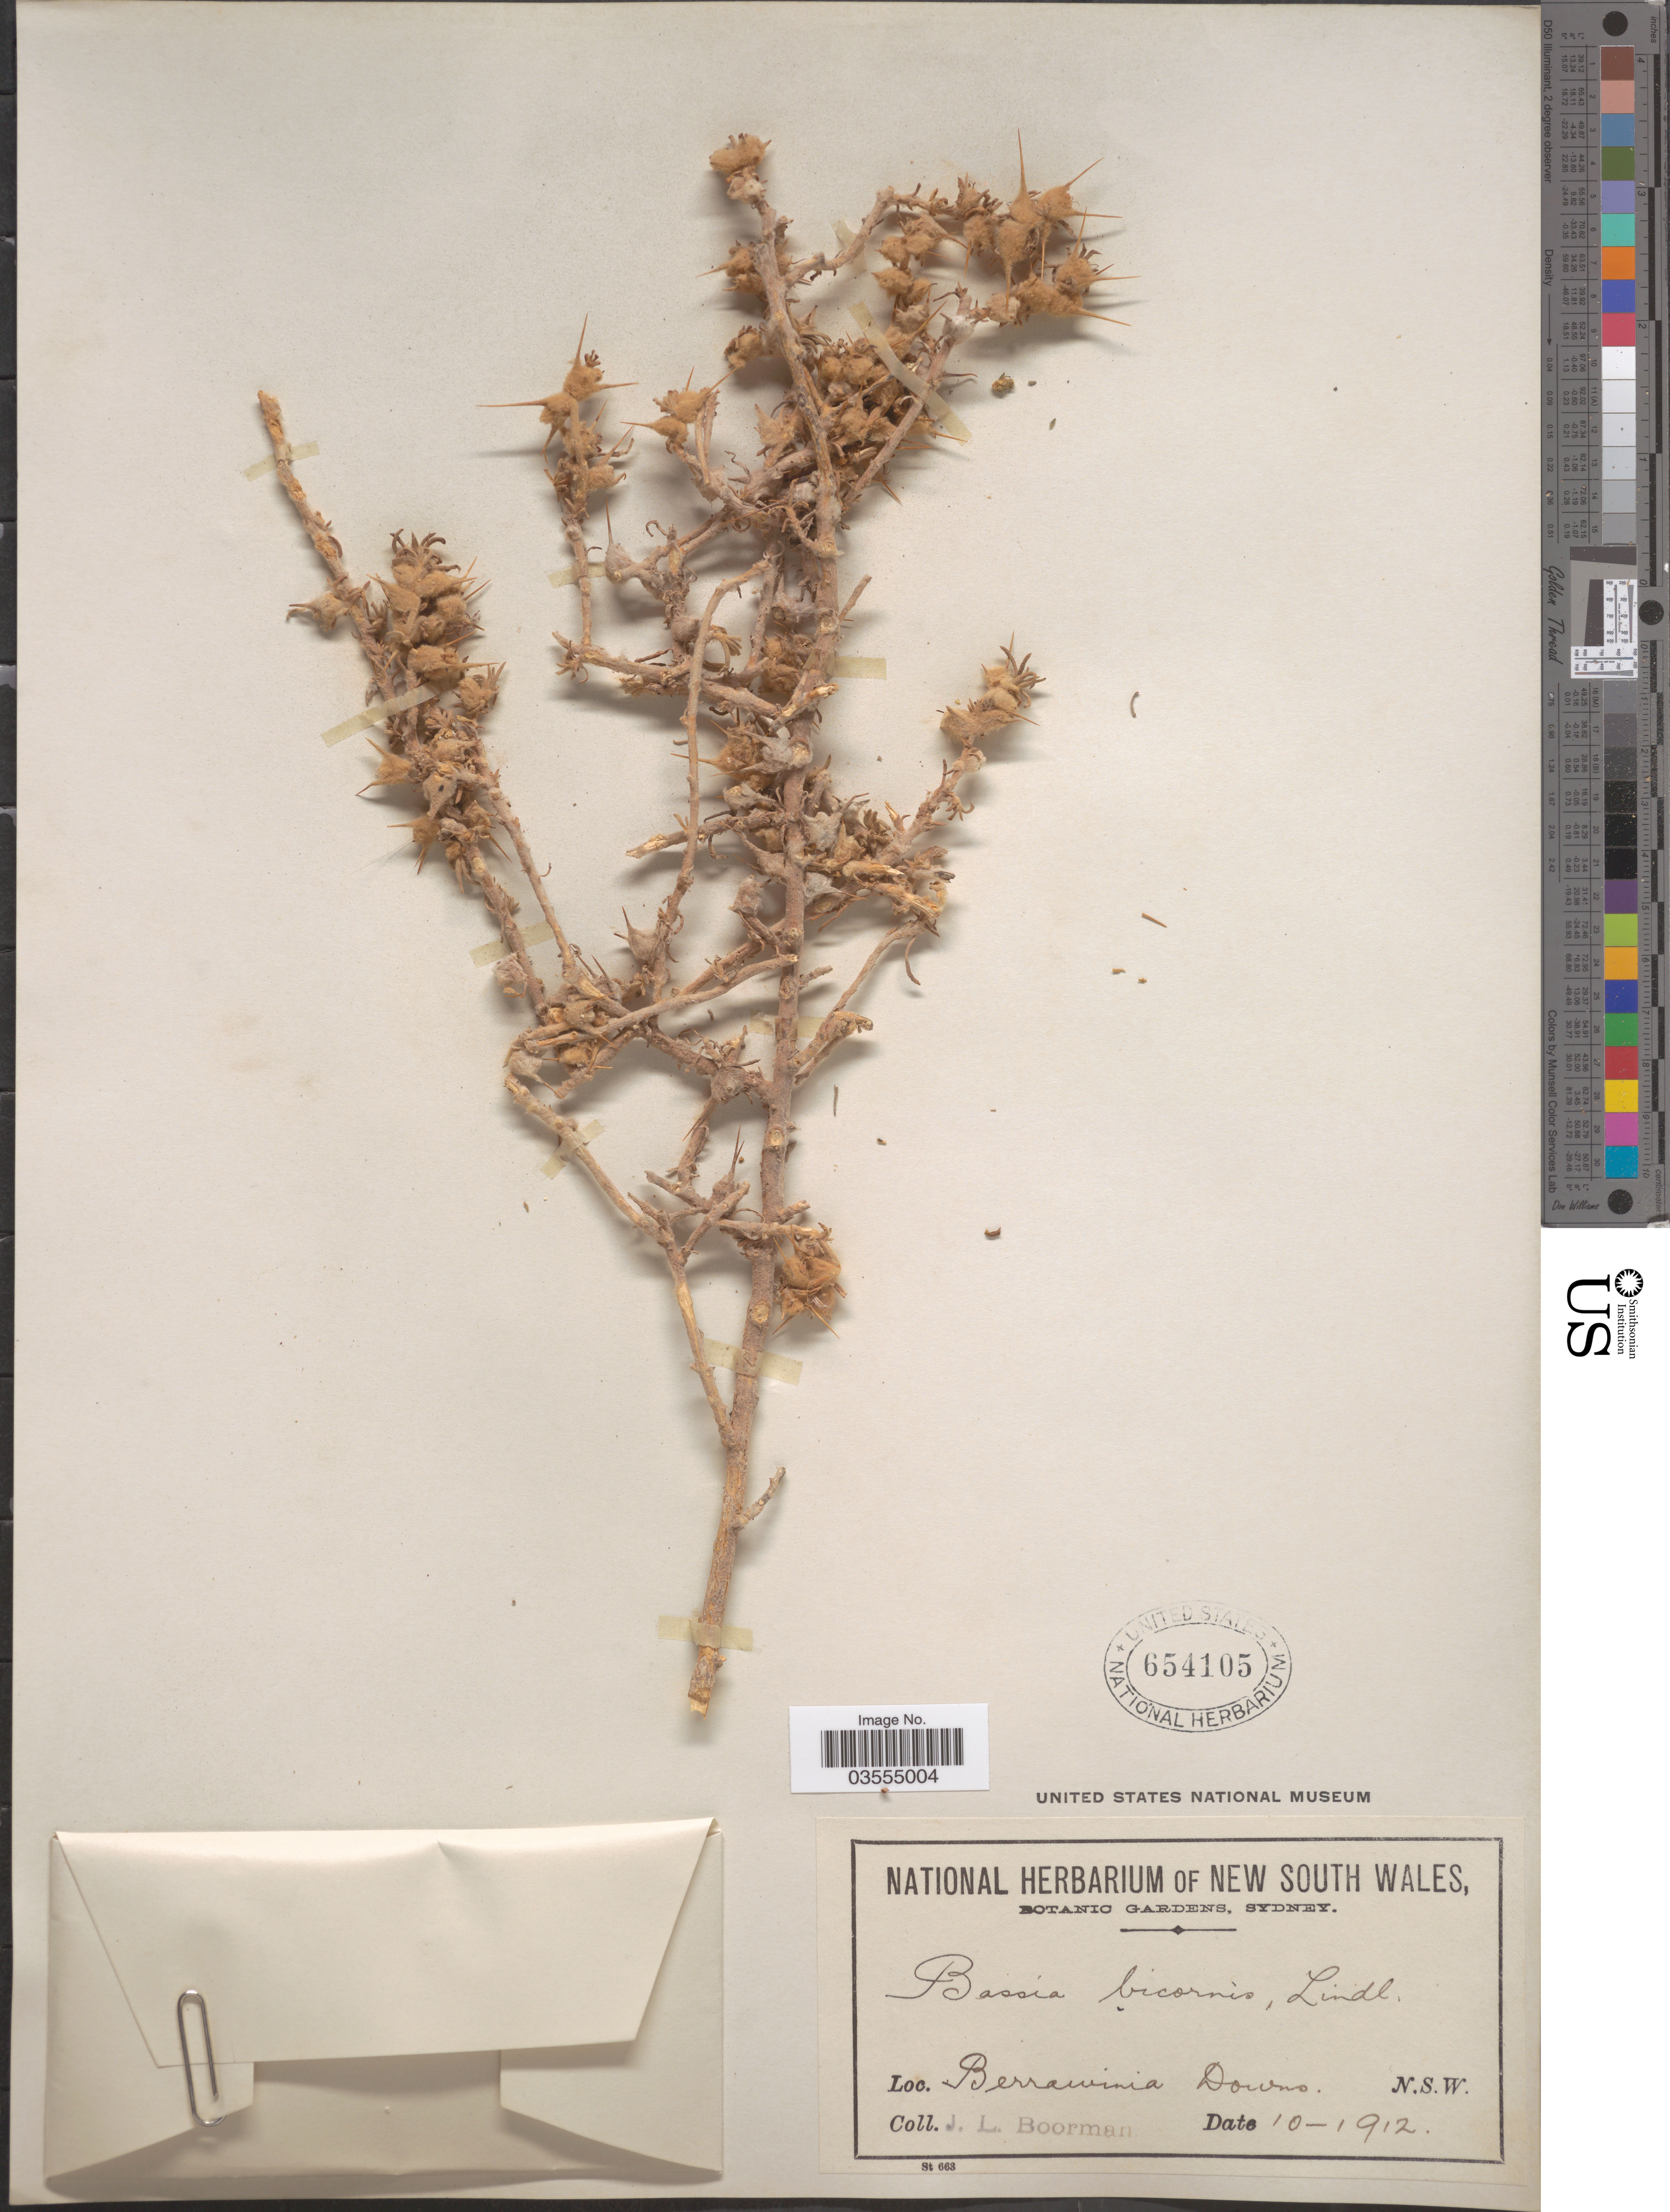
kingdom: Plantae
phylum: Tracheophyta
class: Magnoliopsida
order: Caryophyllales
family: Amaranthaceae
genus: Sclerolaena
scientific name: Sclerolaena bicornis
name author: Lindl.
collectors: J. Boorman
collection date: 1912-10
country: Australia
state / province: New South Wales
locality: Berrawinia Downs.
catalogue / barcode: US 654105